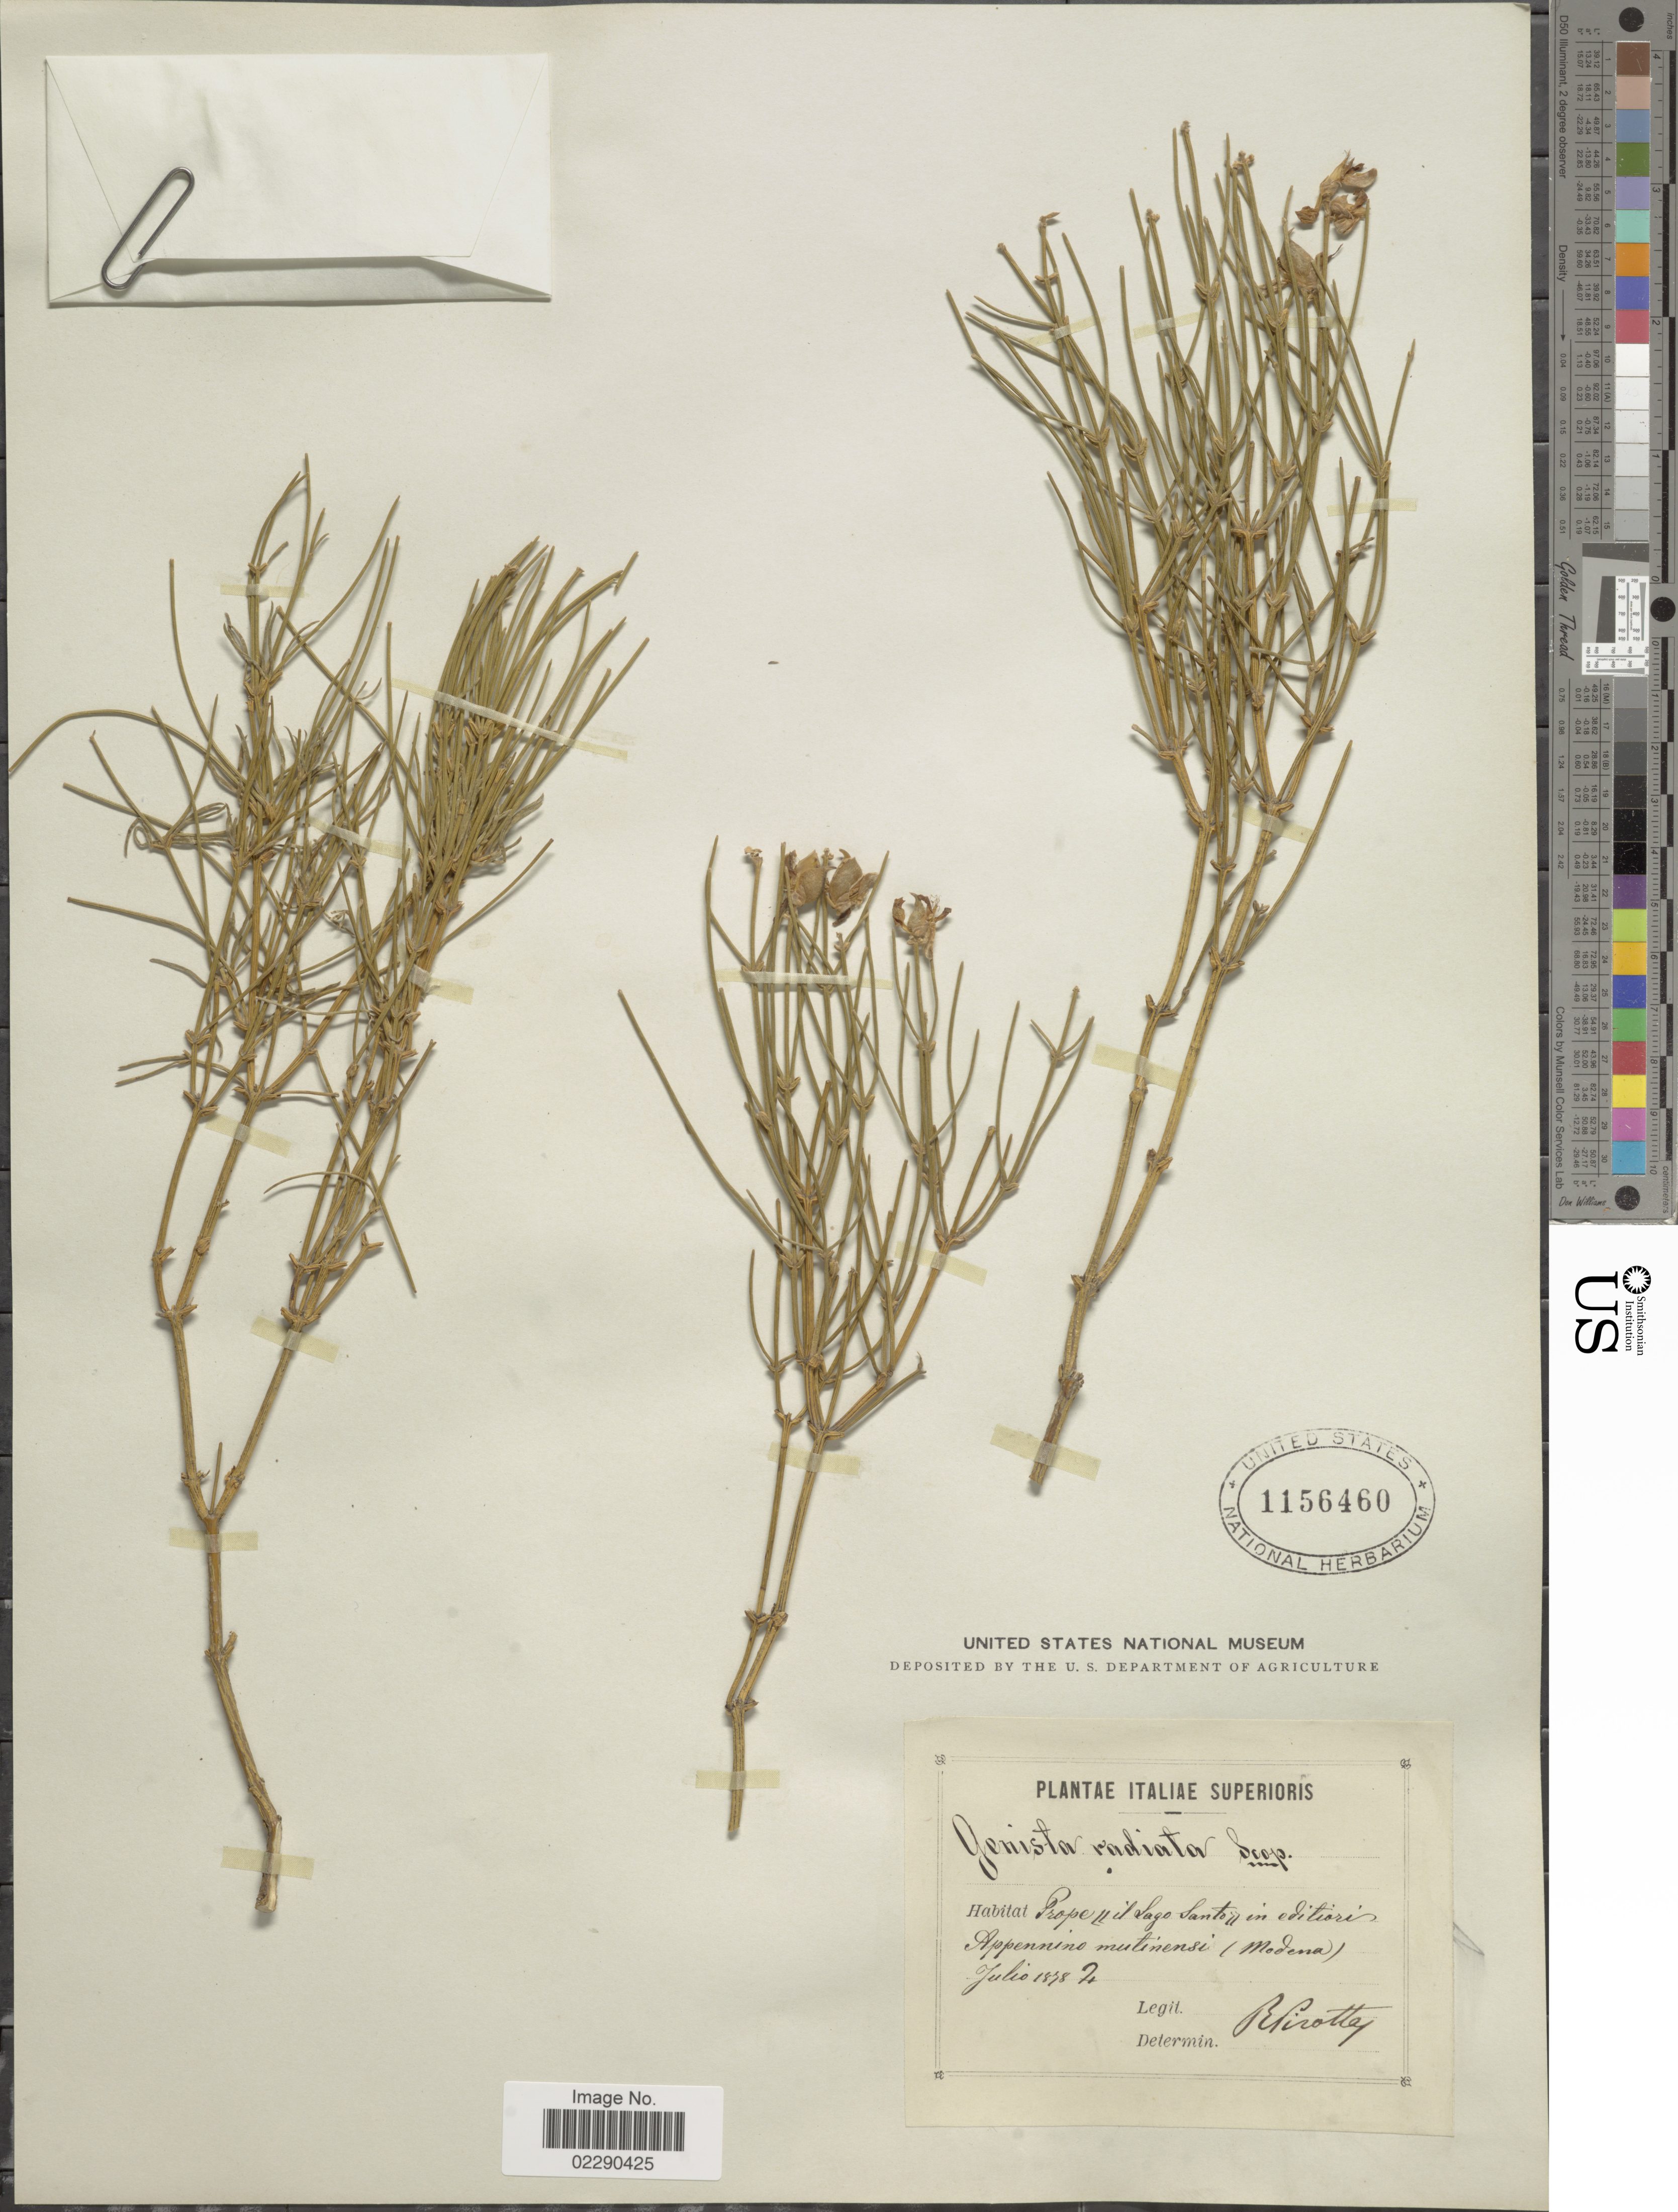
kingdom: Plantae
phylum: Tracheophyta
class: Magnoliopsida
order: Fabales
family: Fabaceae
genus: Genista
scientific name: Genista radiata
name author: (L.) Scop.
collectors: B. Pirottas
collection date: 1878-07-04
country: Italy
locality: Italiae Superioris, porpe il Lago Santo, Appennino mutinensi (Modena)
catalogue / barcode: US 1156460